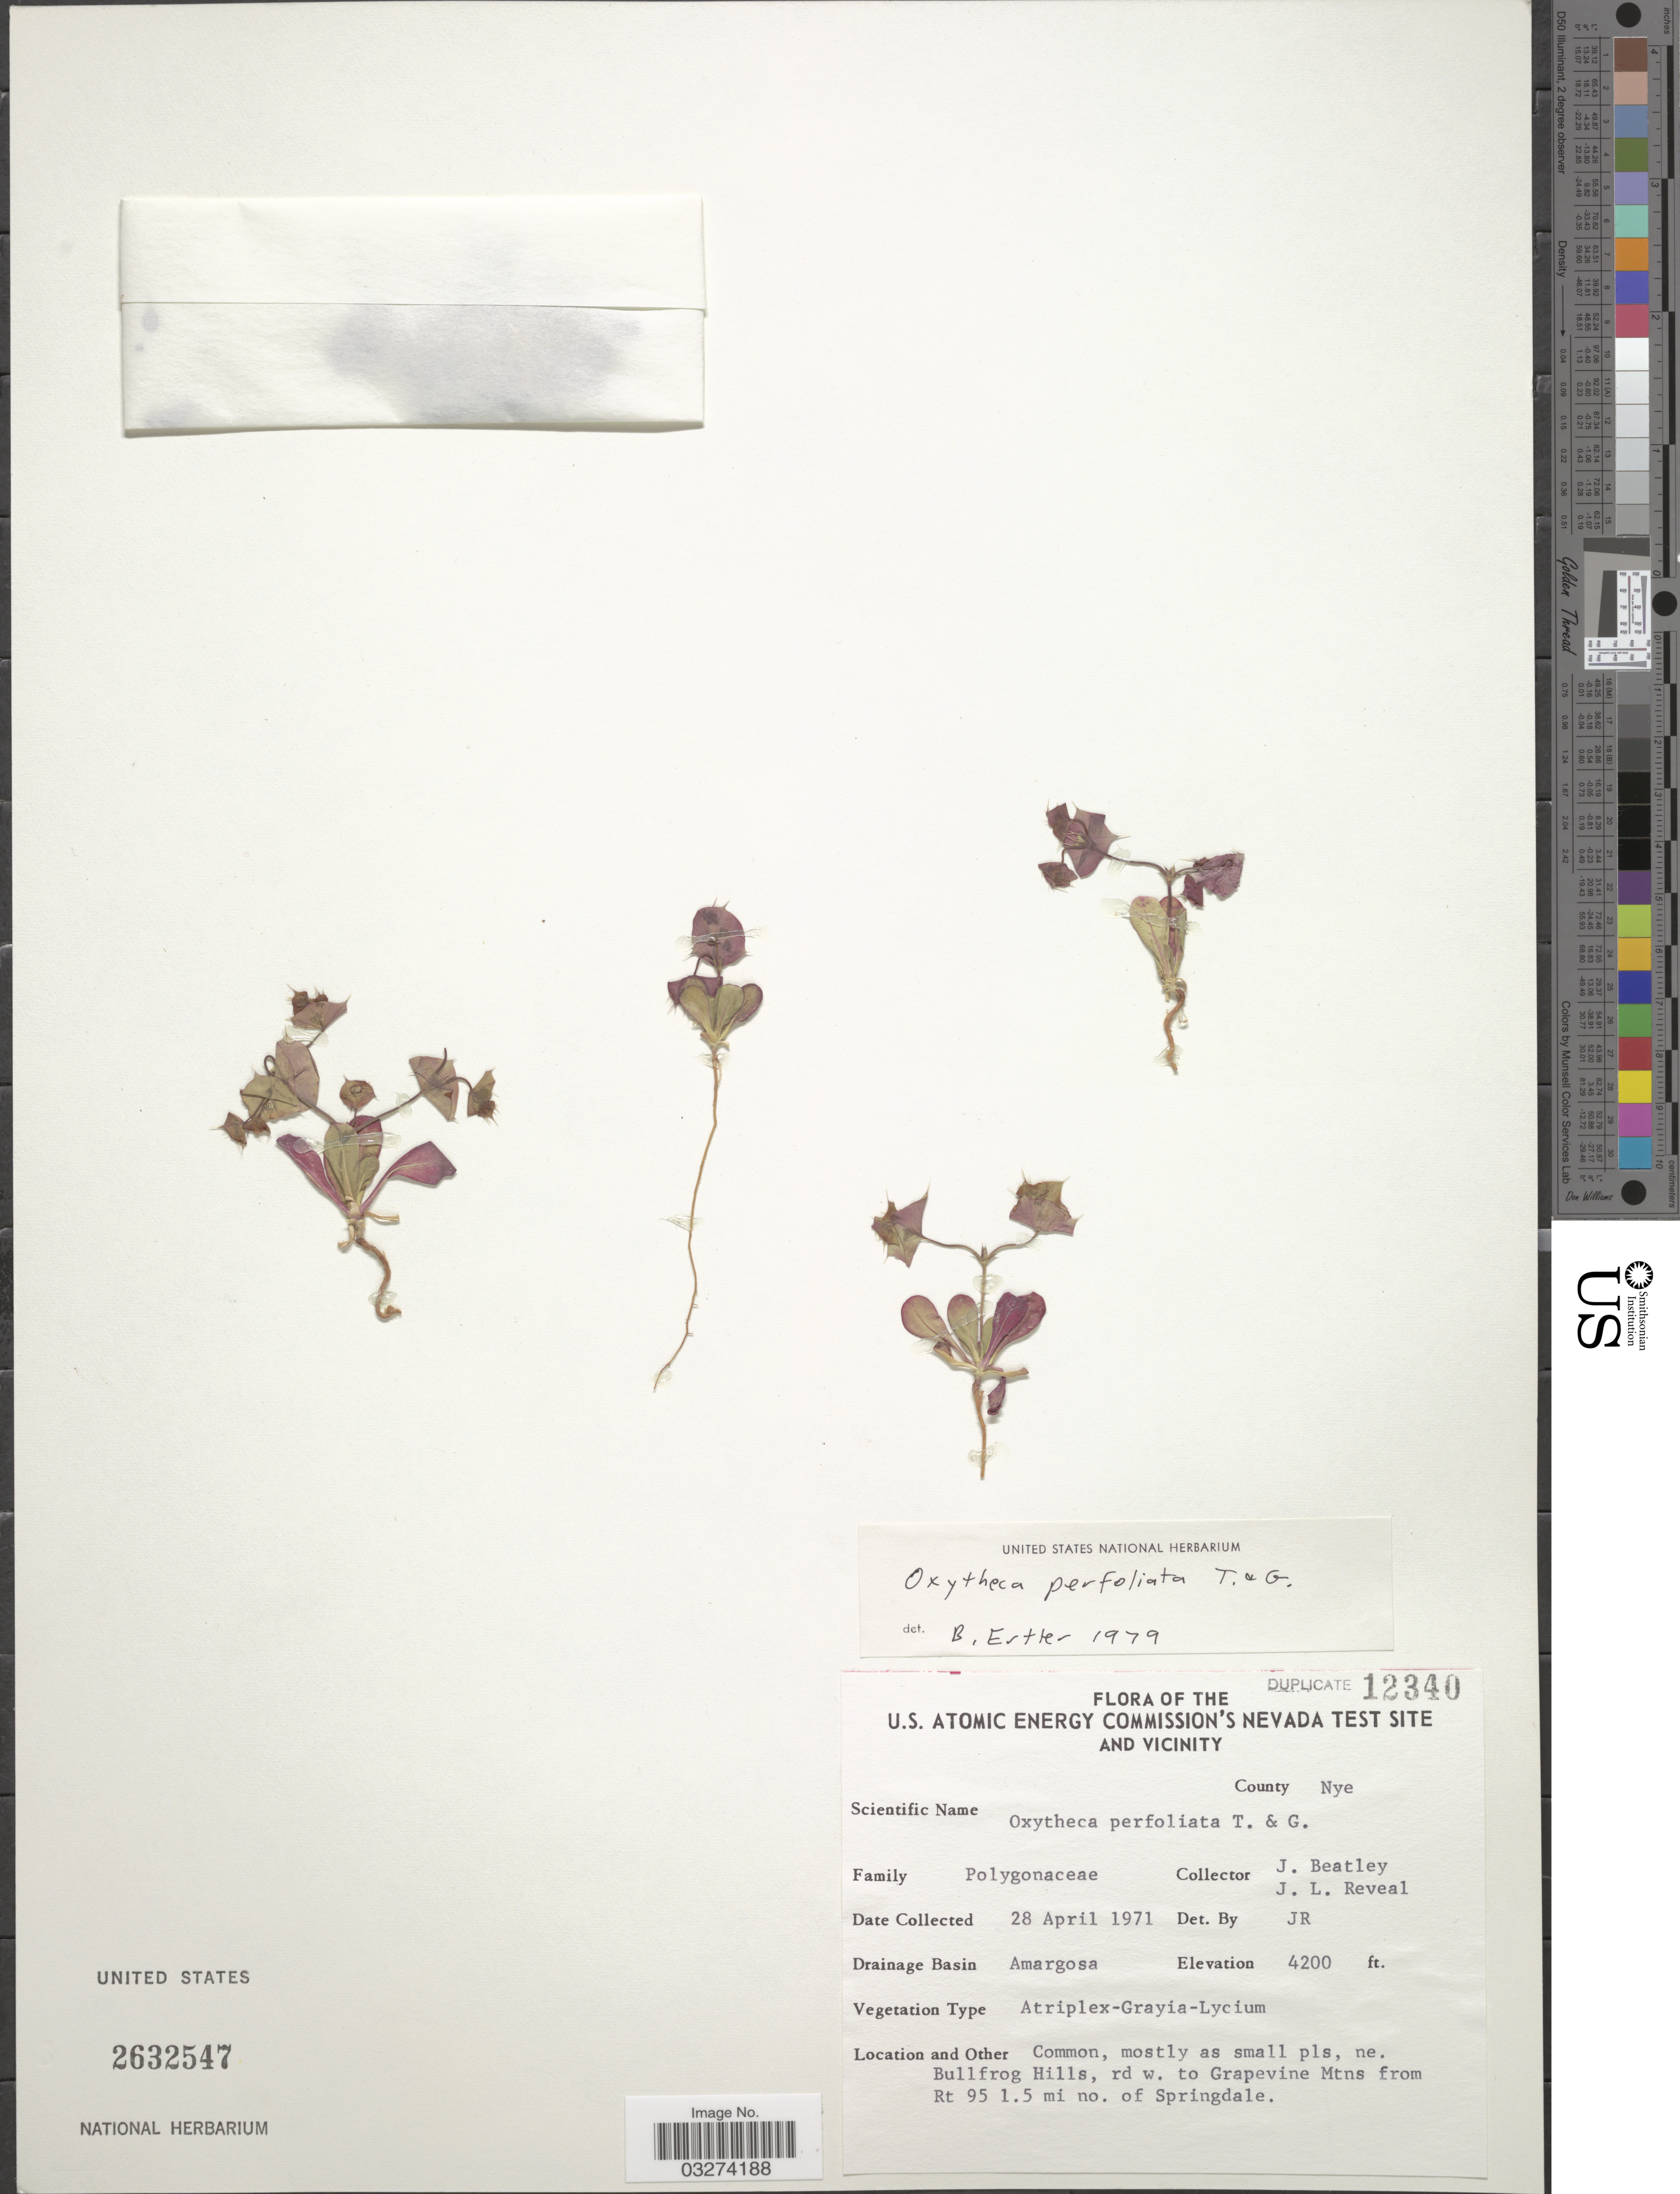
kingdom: Plantae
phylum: Tracheophyta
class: Magnoliopsida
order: Caryophyllales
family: Polygonaceae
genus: Oxytheca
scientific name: Oxytheca perfoliata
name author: Torr. & A. Gray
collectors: J. C. Beatley & J. L. Reveal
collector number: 12340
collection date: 1971-04-28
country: United States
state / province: Nevada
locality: U.S. Atomic Energy Commission's Nevada Test Site and Vicinity. County Nye. Drainage Basin Amargosa. Ne. Bullfrog Hills, rd w. to Grapevine Mtns from Rt 95 1.5 mi no. of Springdale.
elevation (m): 1280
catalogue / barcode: US 2632547